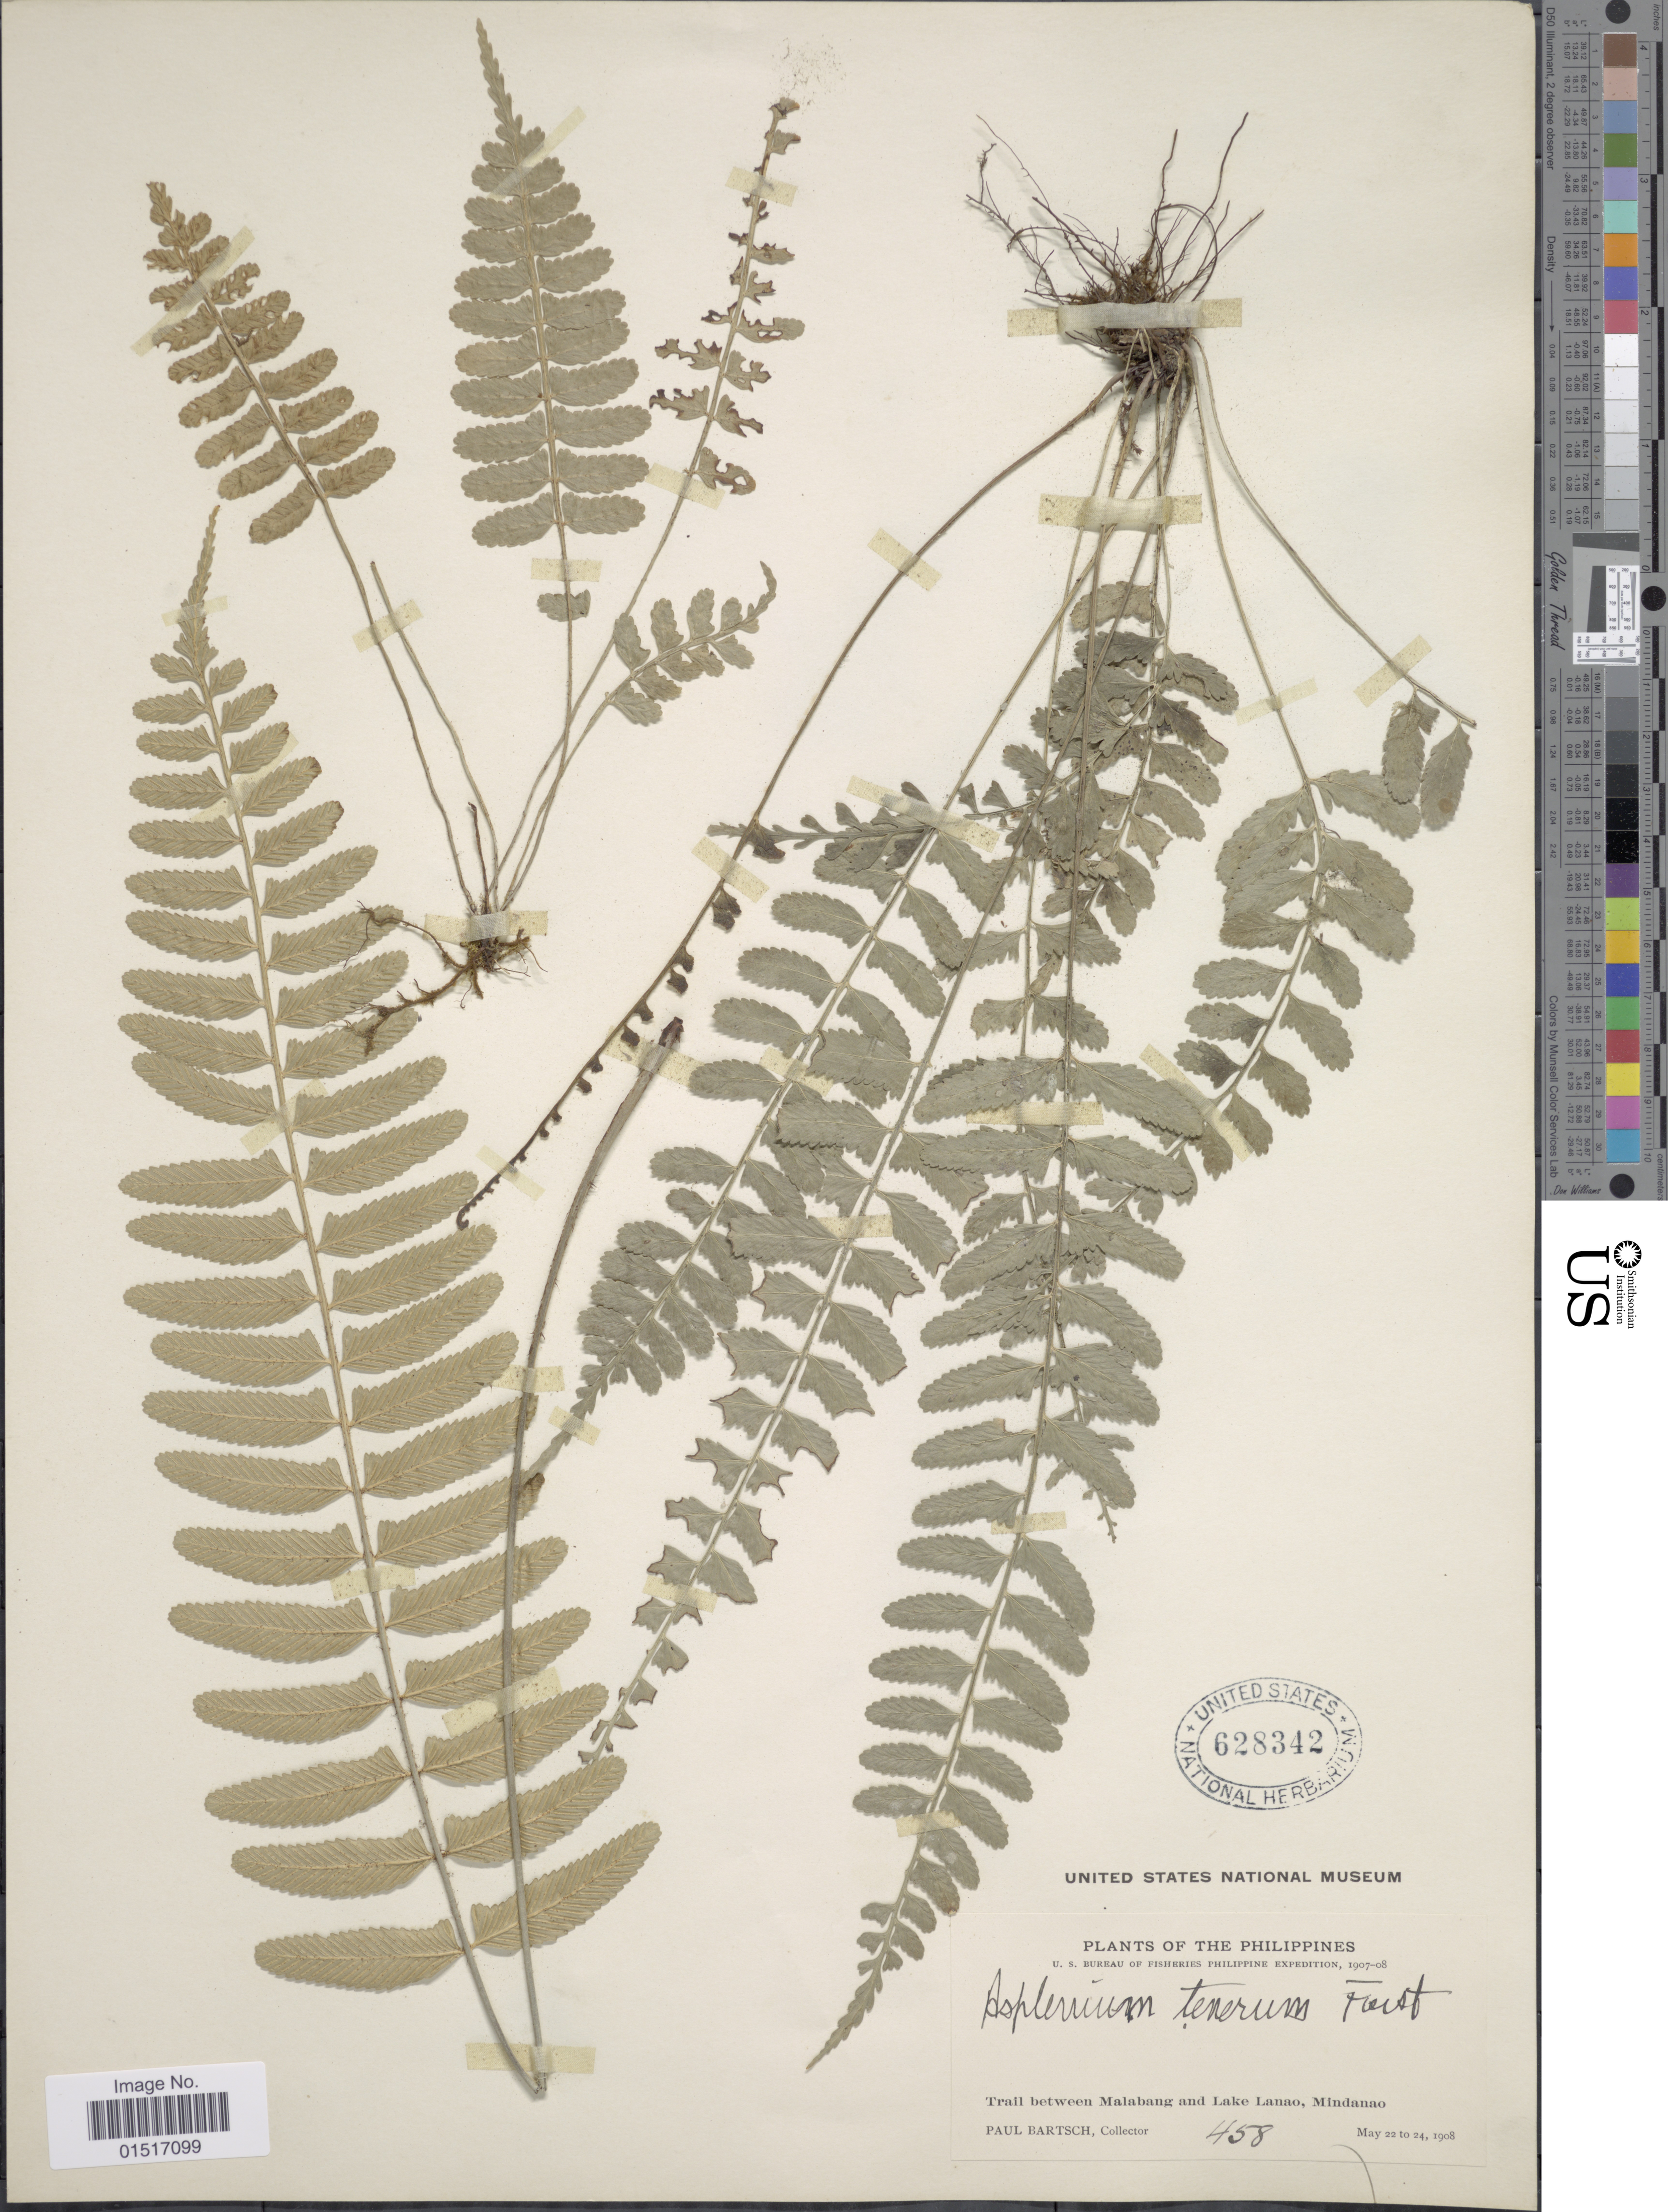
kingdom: Plantae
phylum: Tracheophyta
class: Polypodiopsida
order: Polypodiales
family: Aspleniaceae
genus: Asplenium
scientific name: Asplenium tenerum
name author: G. Forst.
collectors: P. Bartsch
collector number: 458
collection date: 1908-05-22/1908-05-24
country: Philippines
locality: Trail between Malabang and Lake Lanao, Mindanao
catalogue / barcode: US 628342